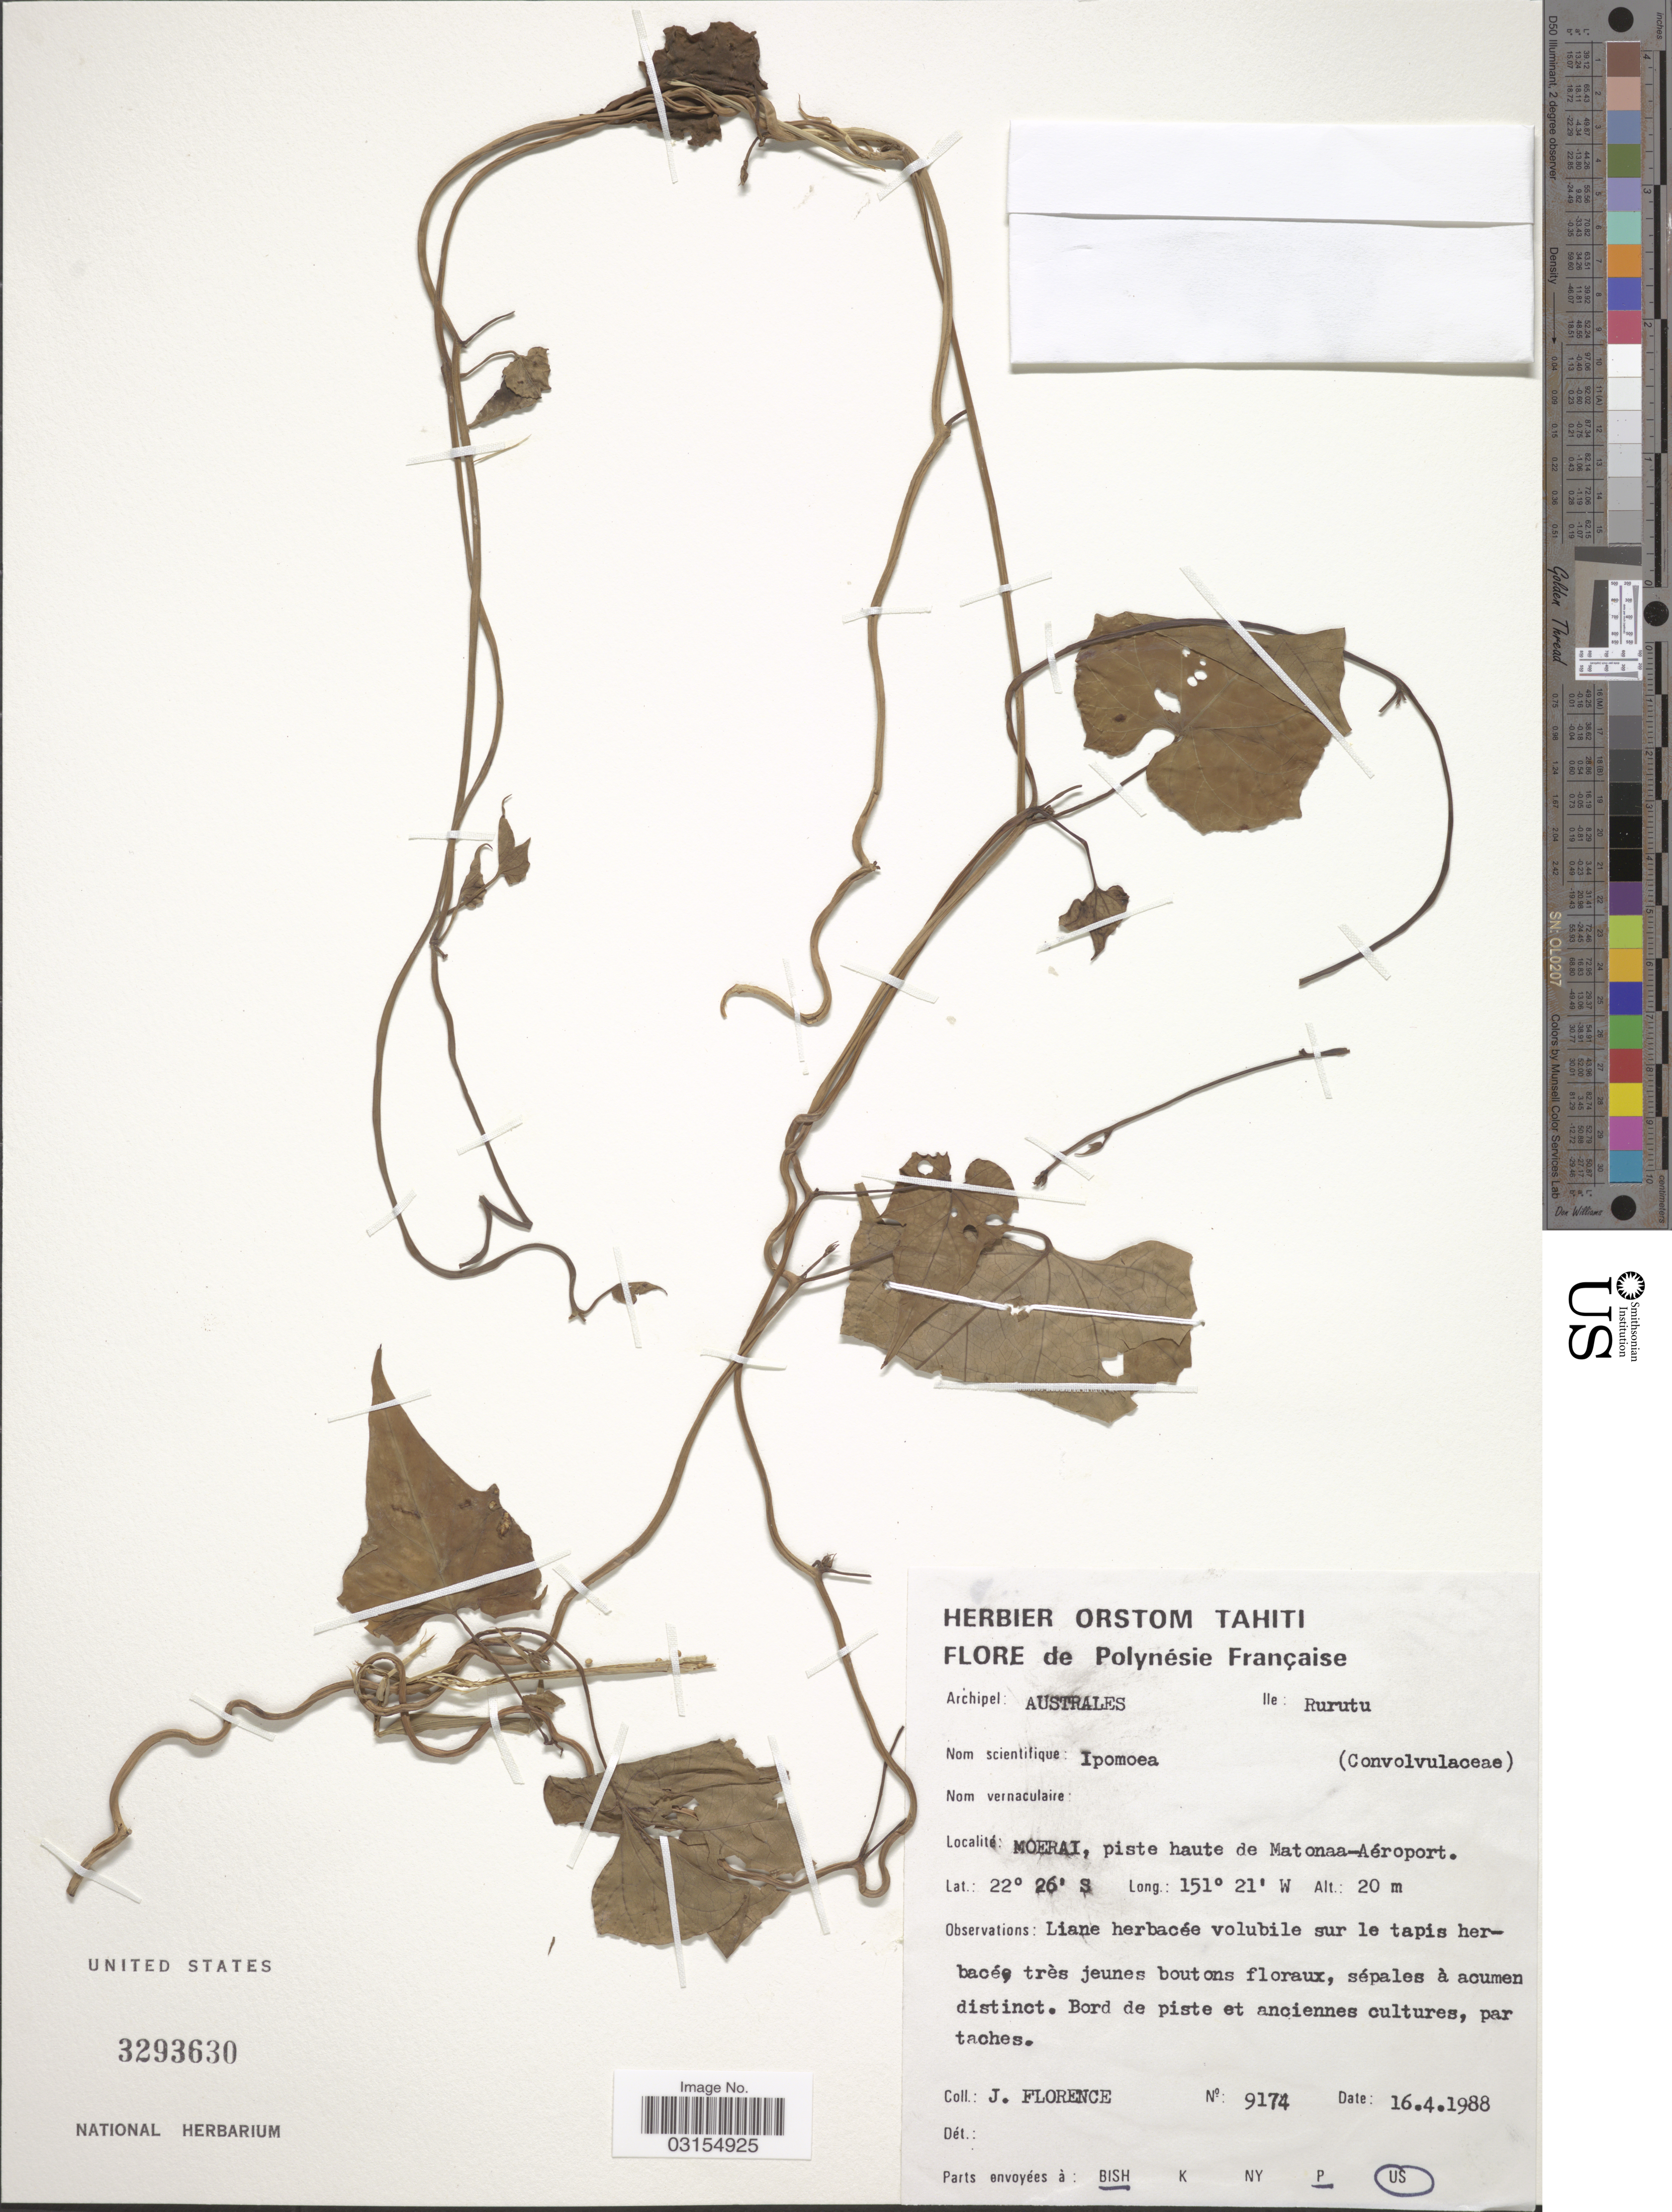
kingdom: Plantae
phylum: Tracheophyta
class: Magnoliopsida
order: Solanales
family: Convolvulaceae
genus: Ipomoea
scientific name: Ipomoea hederifolia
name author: L.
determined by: Staples, G. W.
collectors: J. Florence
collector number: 9174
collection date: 1988-04-16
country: French Polynesia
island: Rurutu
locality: Polynésie Française. Archipel: Australes, Ile: Rurutu. Moerai, piste haute de Matonaa-Aéroport.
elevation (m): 20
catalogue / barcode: US 3293630